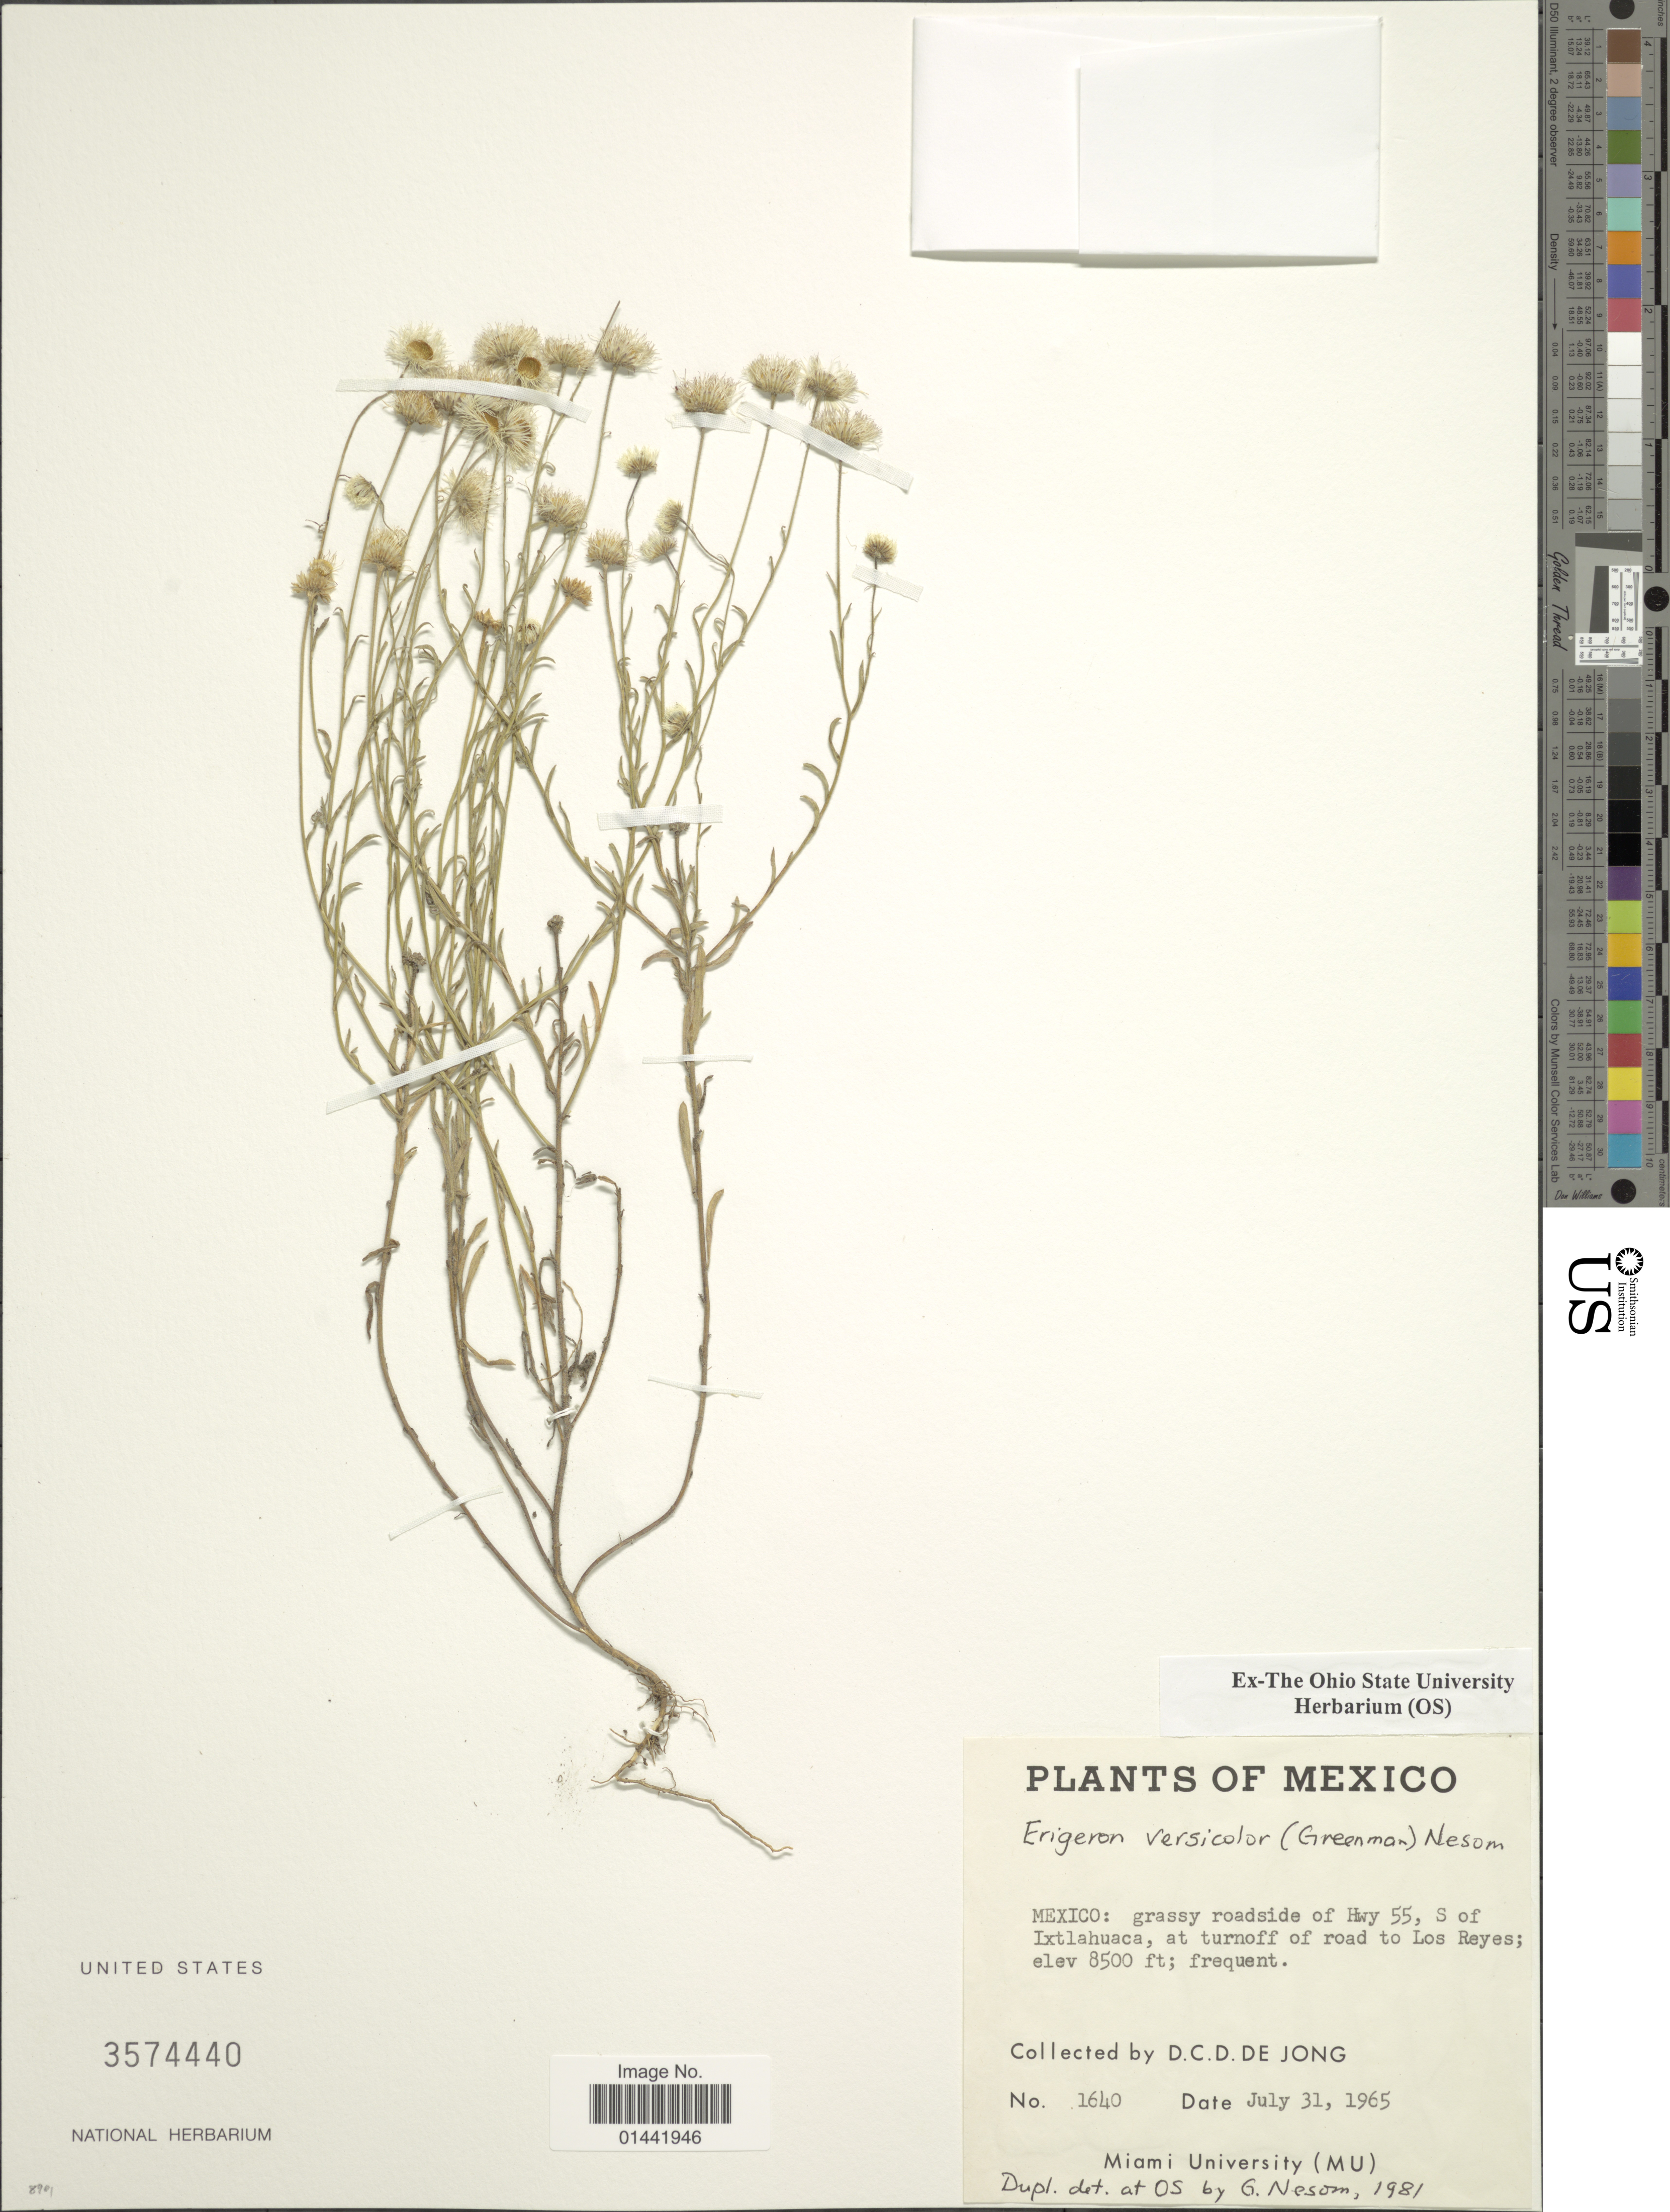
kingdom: Plantae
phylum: Tracheophyta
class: Magnoliopsida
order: Asterales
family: Asteraceae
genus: Erigeron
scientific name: Erigeron versicolor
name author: (Greenm.) G.L. Nesom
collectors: D. De Jong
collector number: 1640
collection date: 1965-07-31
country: Mexico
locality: Grassy roadside of Hwy 55, S of Ixtlahuaca, at turnoff of road to Los Reyes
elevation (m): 2591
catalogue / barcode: US 3574440